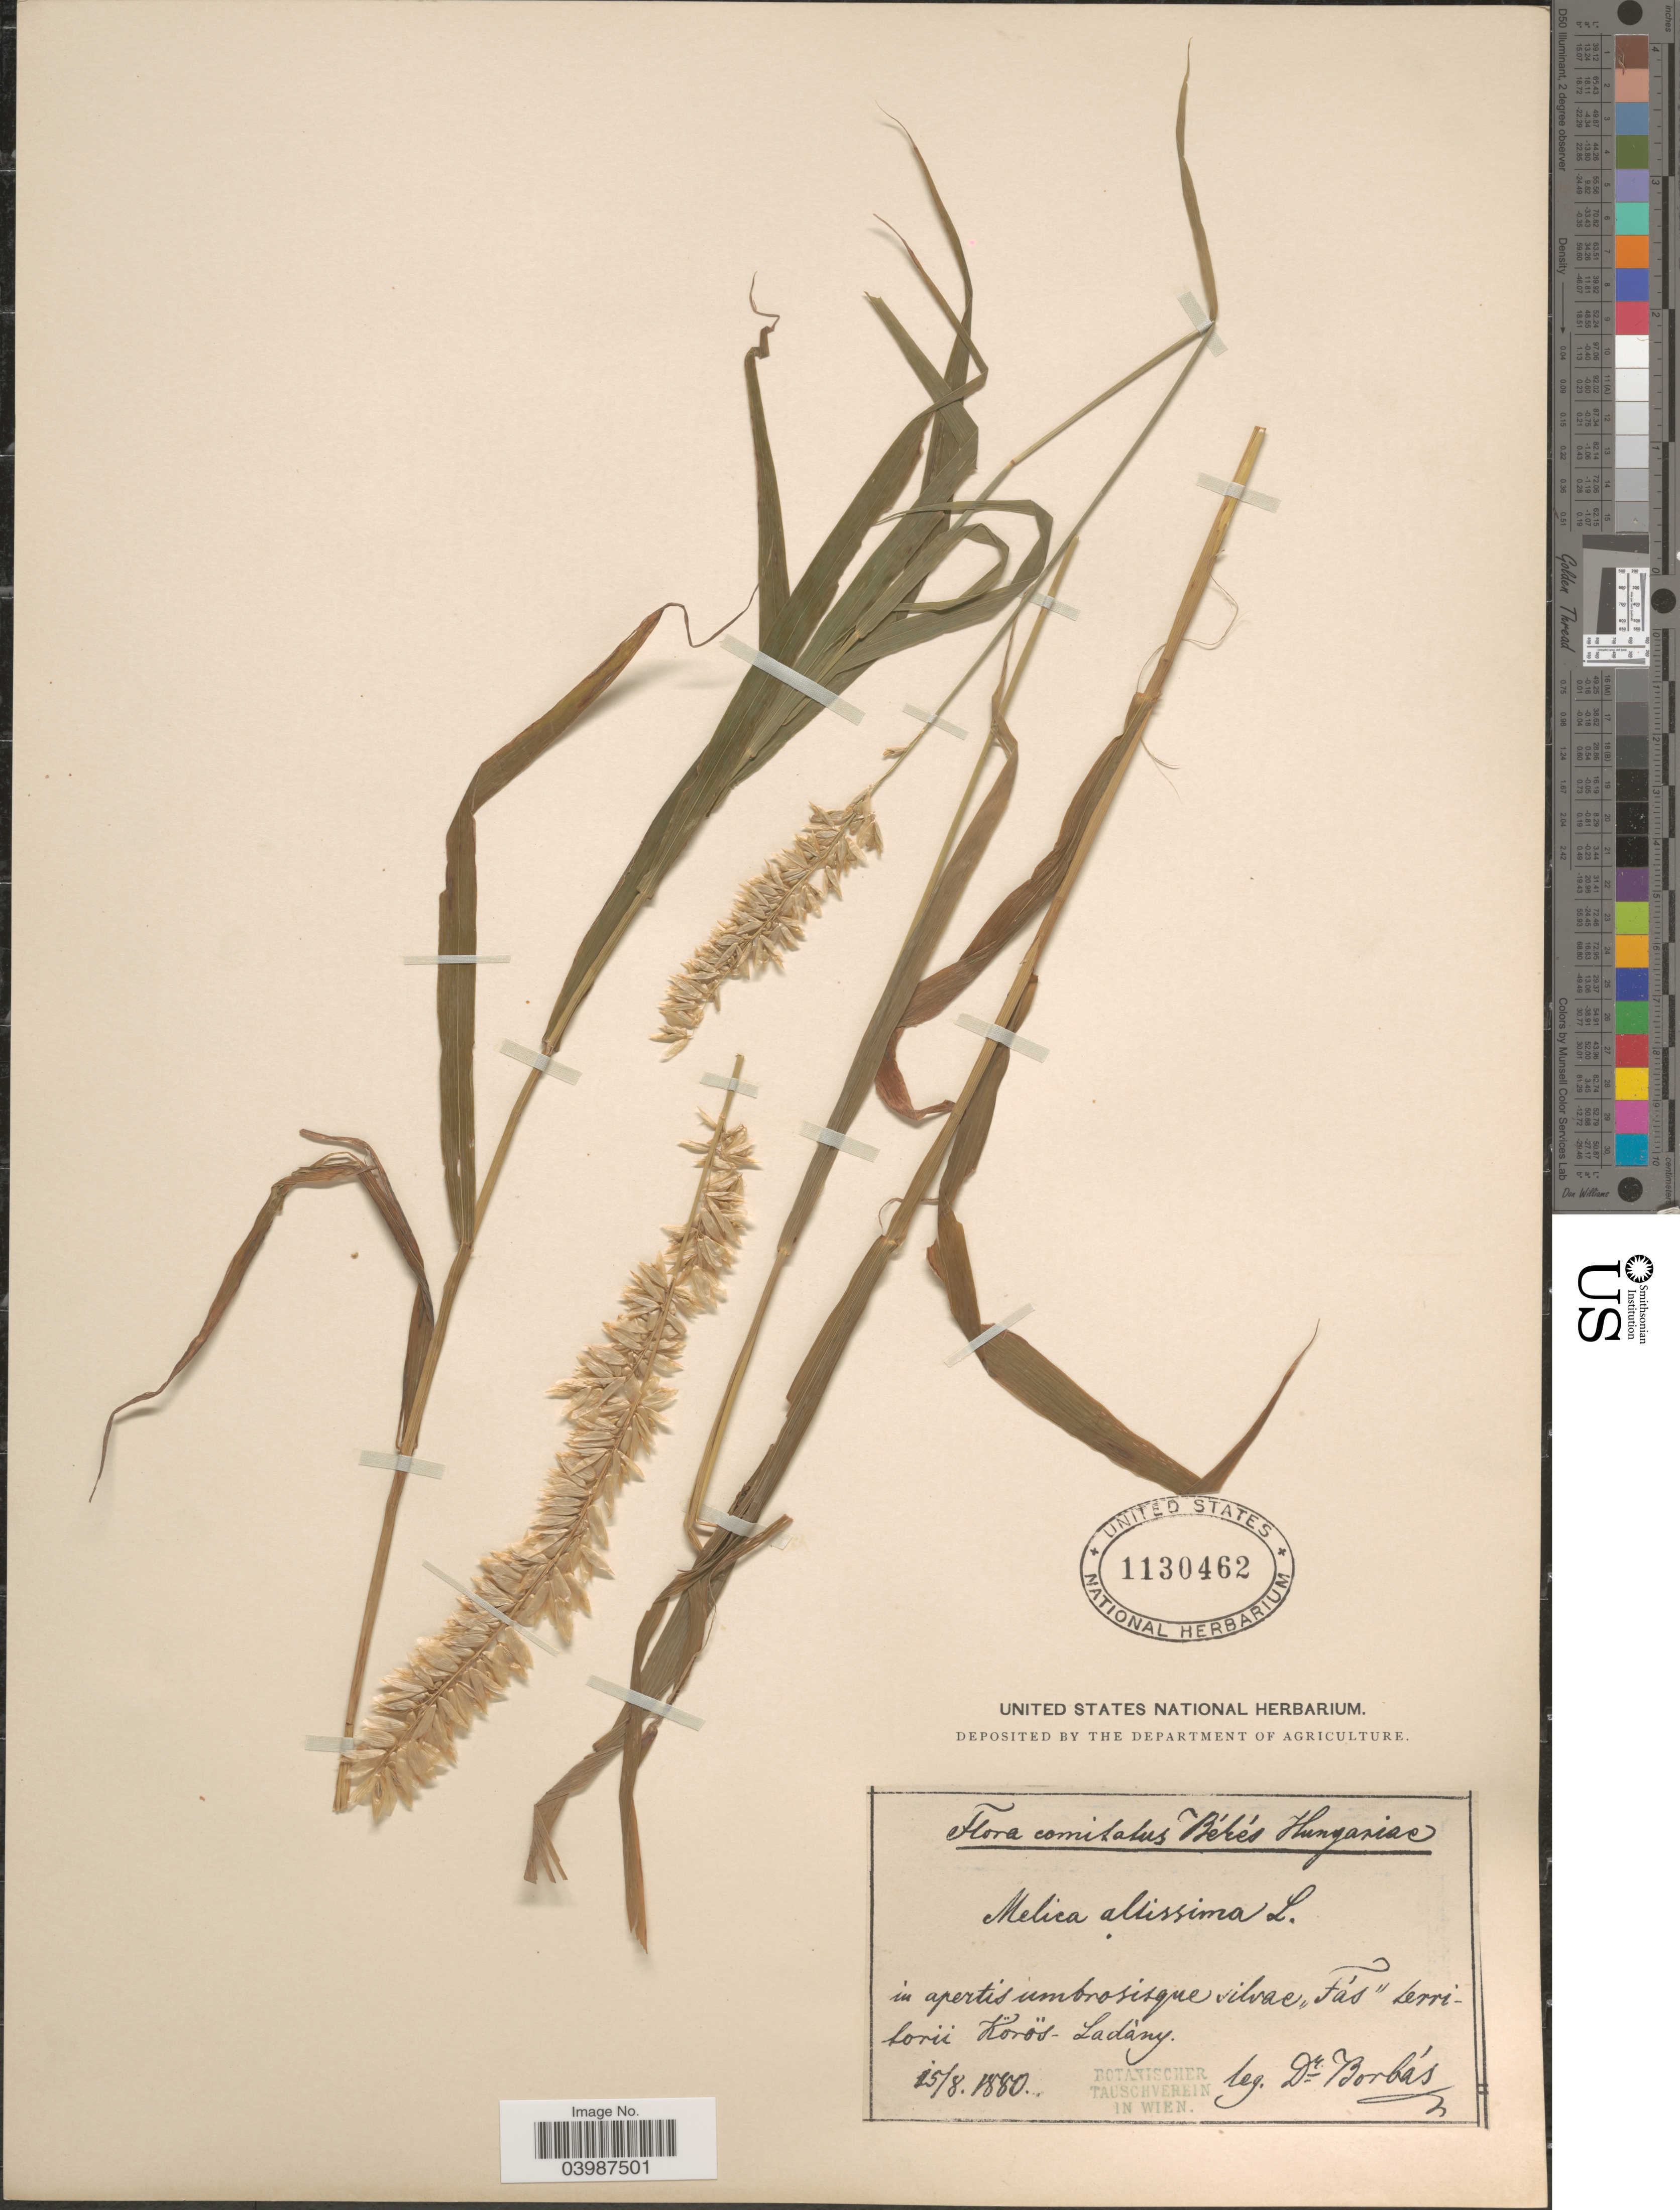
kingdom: Plantae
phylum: Tracheophyta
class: Liliopsida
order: Poales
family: Poaceae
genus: Melica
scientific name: Melica altissima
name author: L.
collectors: V. von Borbás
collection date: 1880-08-15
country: Hungary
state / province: Békés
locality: Békés. In apertis umbrosisque silvae "Fás" territorii Körös-Ladàng.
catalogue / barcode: US 1130462